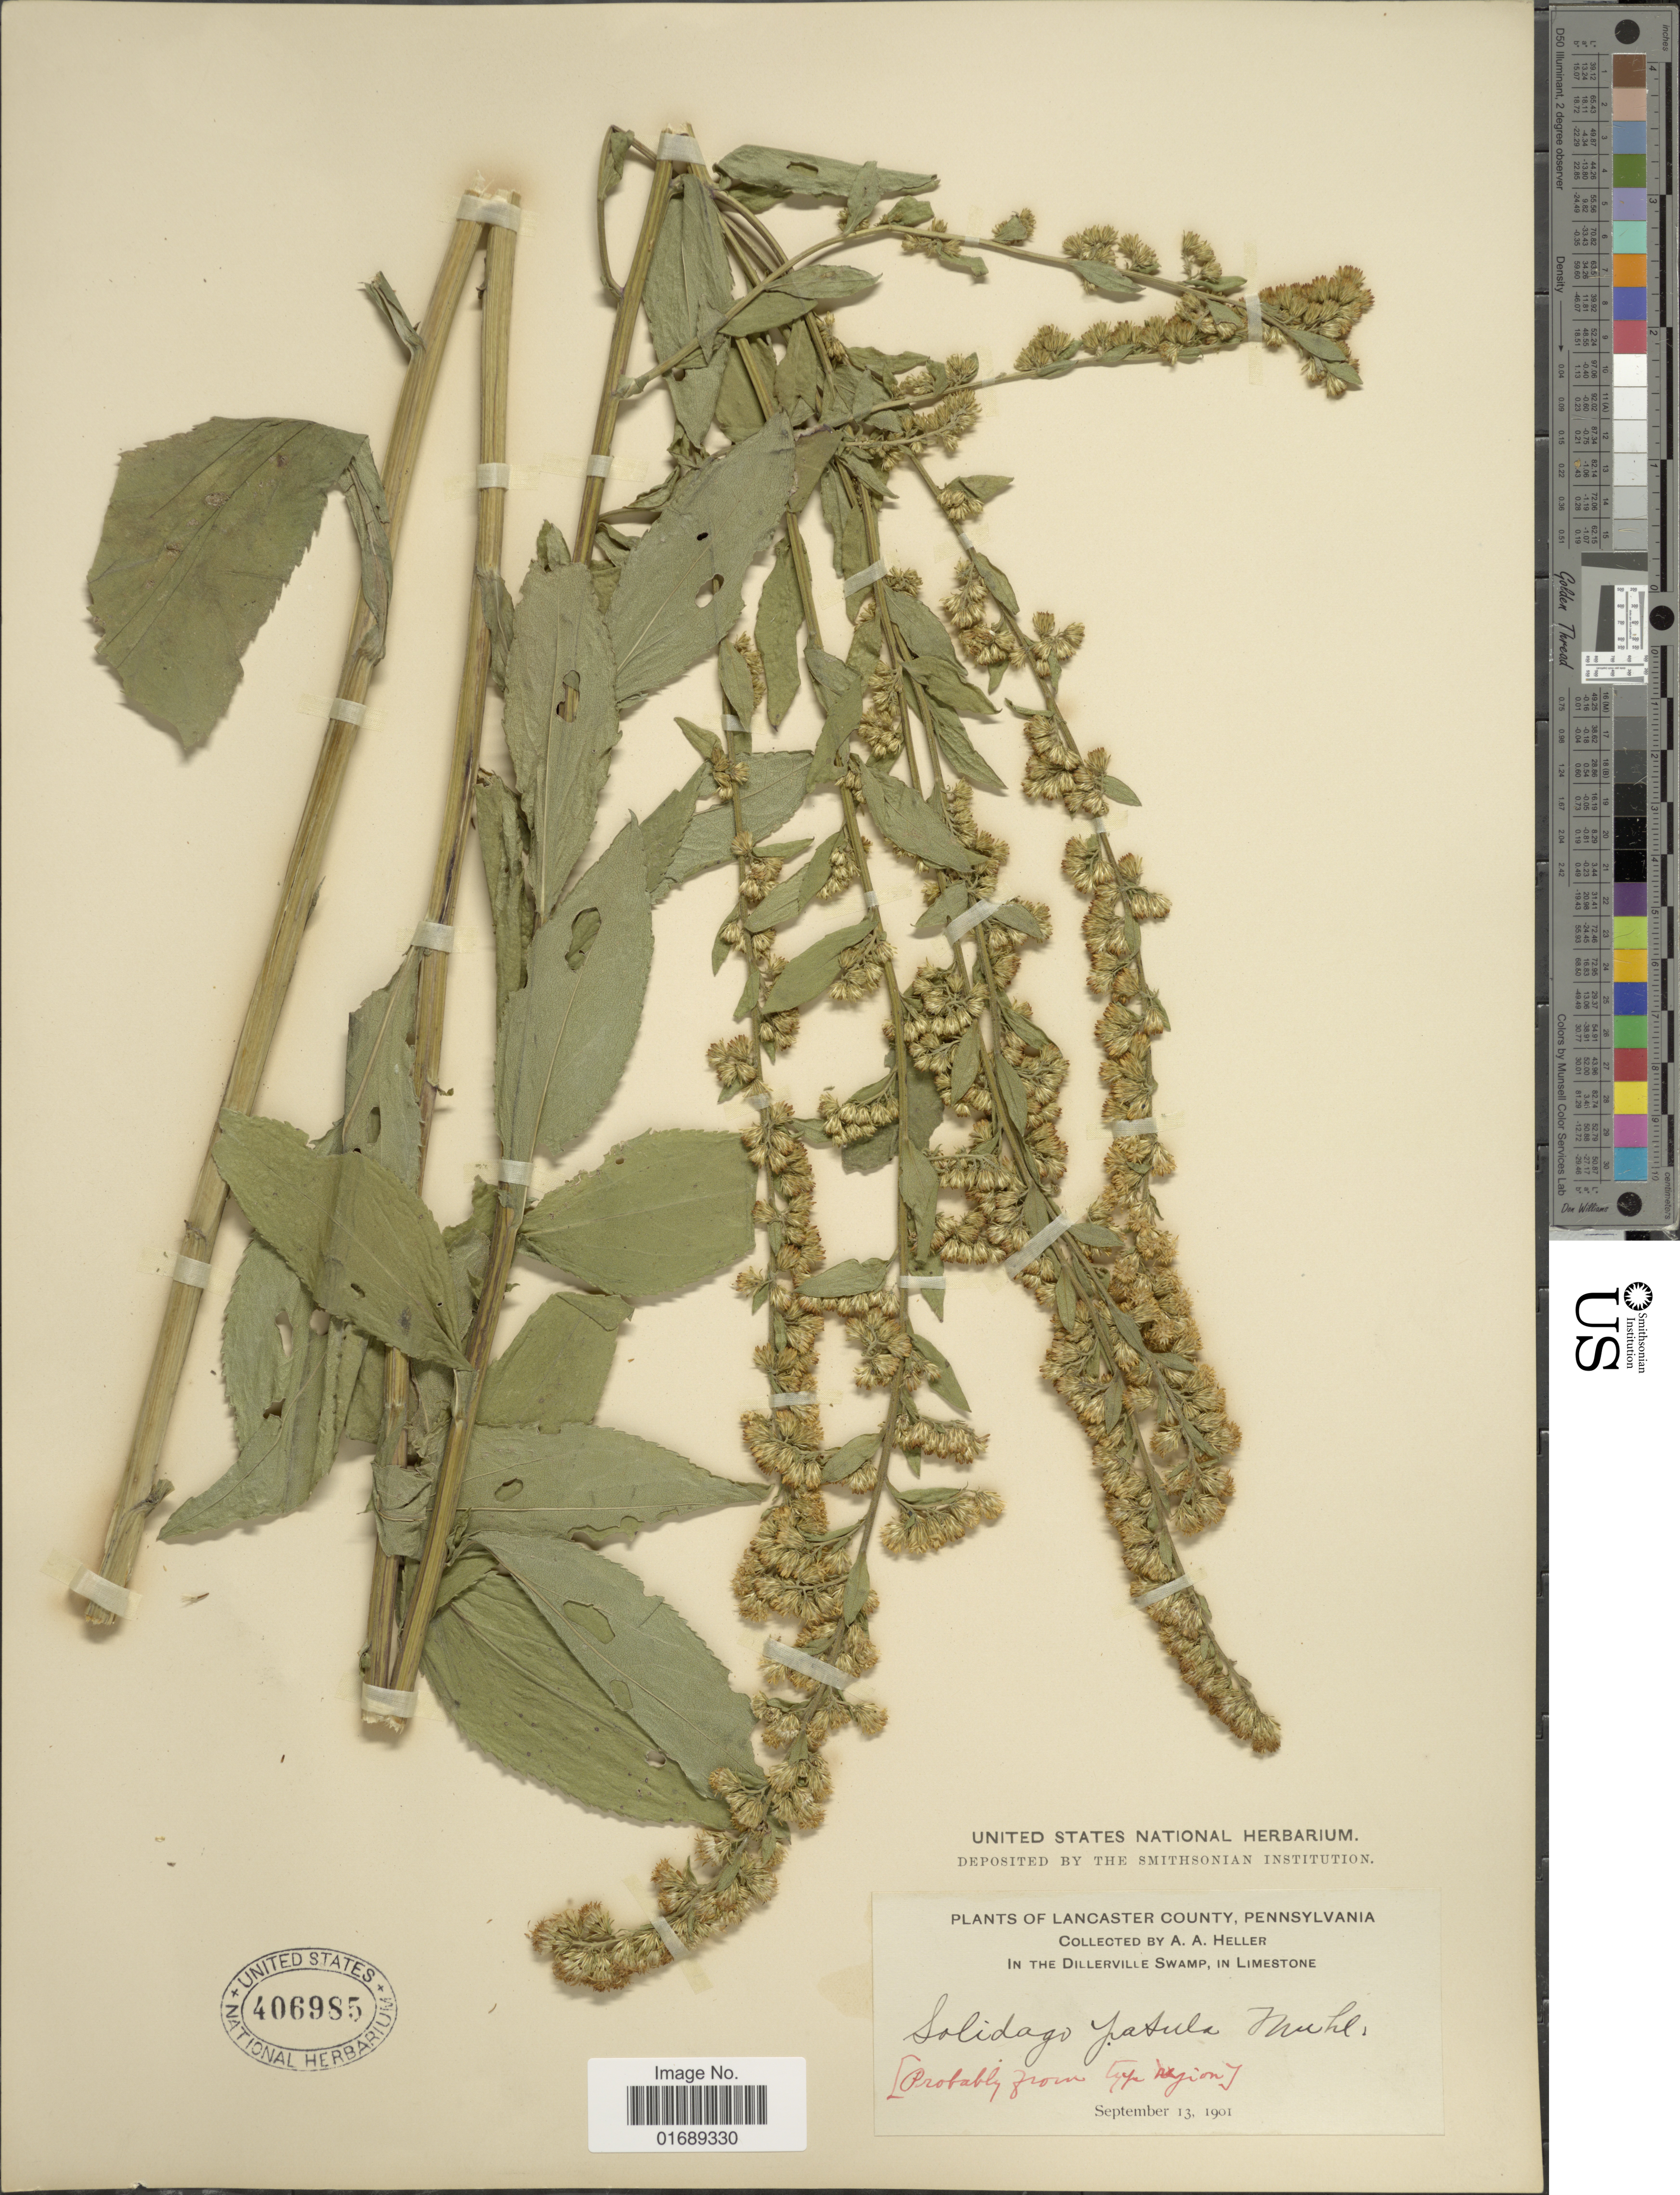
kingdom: Plantae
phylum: Tracheophyta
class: Magnoliopsida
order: Asterales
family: Asteraceae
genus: Solidago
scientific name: Solidago patula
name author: Muhl. ex Willd.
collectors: A. A. Heller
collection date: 1901-09-13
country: United States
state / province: Pennsylvania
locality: Lancaster County, in The Dillerville Swamp, in Limestone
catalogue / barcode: US 406985